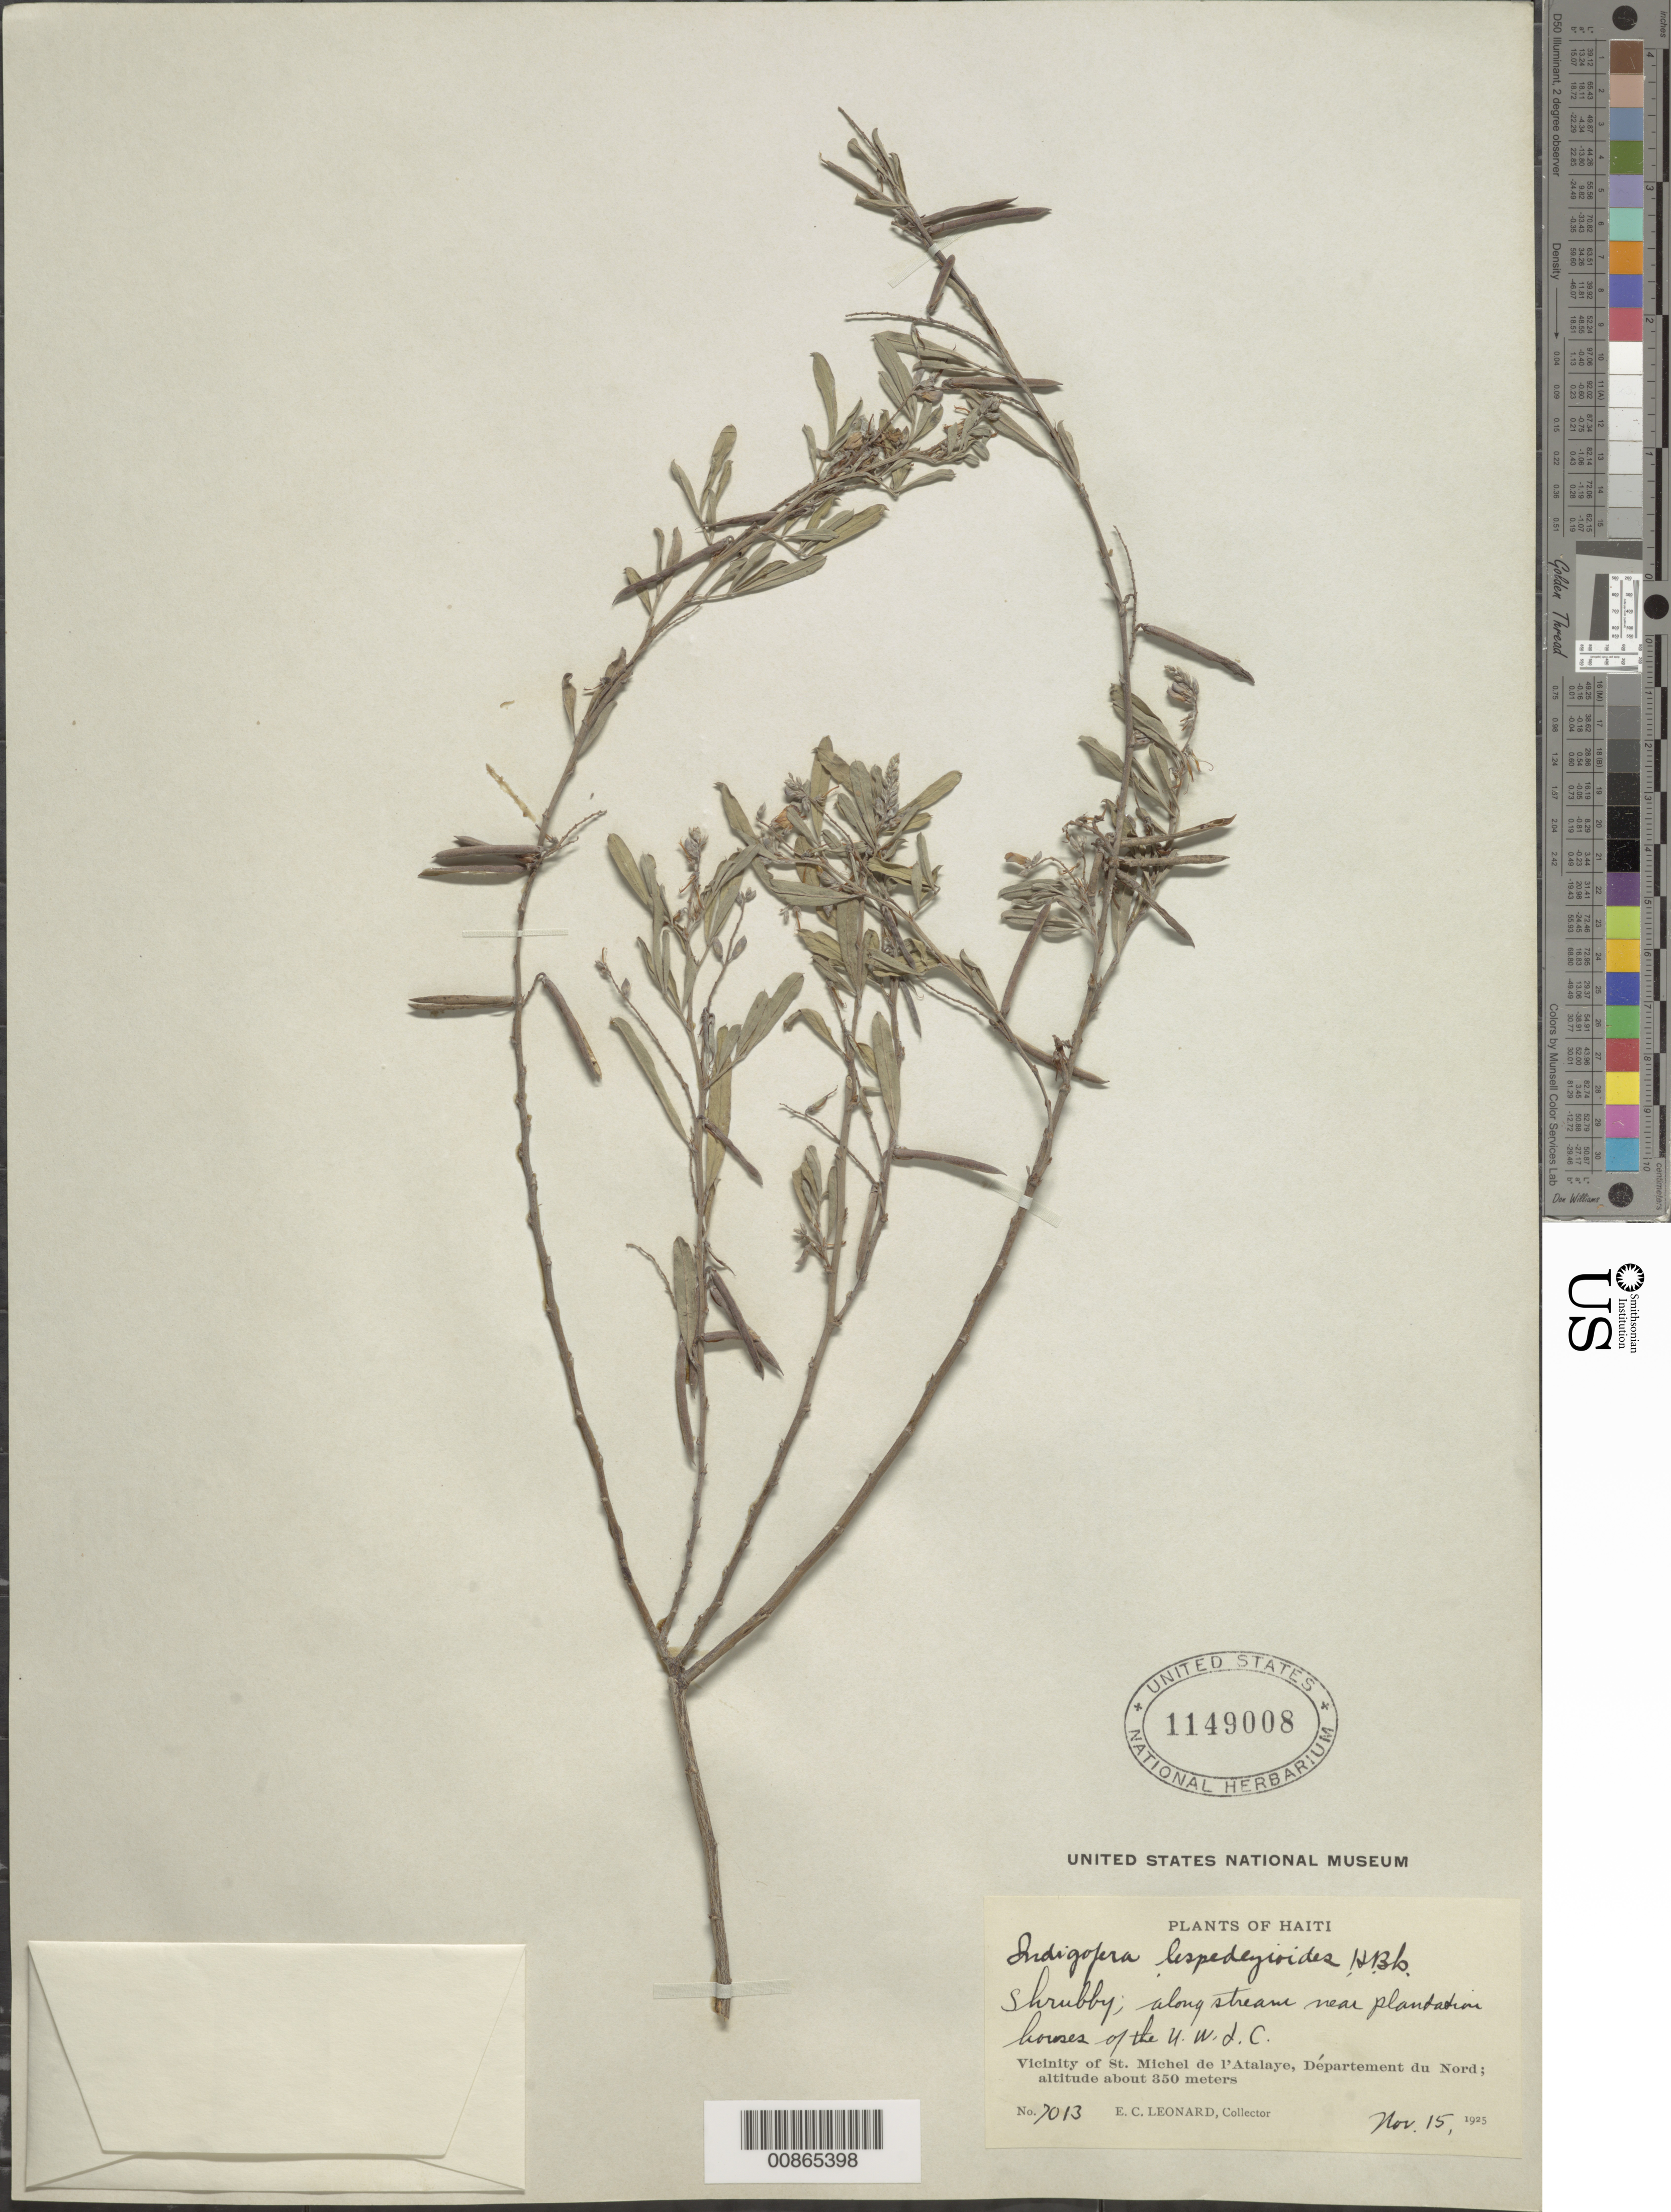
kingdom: Plantae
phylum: Tracheophyta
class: Magnoliopsida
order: Fabales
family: Fabaceae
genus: Indigofera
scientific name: Indigofera lespedezioides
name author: Kunth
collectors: E. C. Leonard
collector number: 7013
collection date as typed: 15 Nov 1925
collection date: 1925-11-15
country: Haiti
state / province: Nord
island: Hispaniola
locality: Vicinity of St. Michel de l'Atalaye, near plantation houses of the U. W. I.C.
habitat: Along stream.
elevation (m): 350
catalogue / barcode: US 1149008